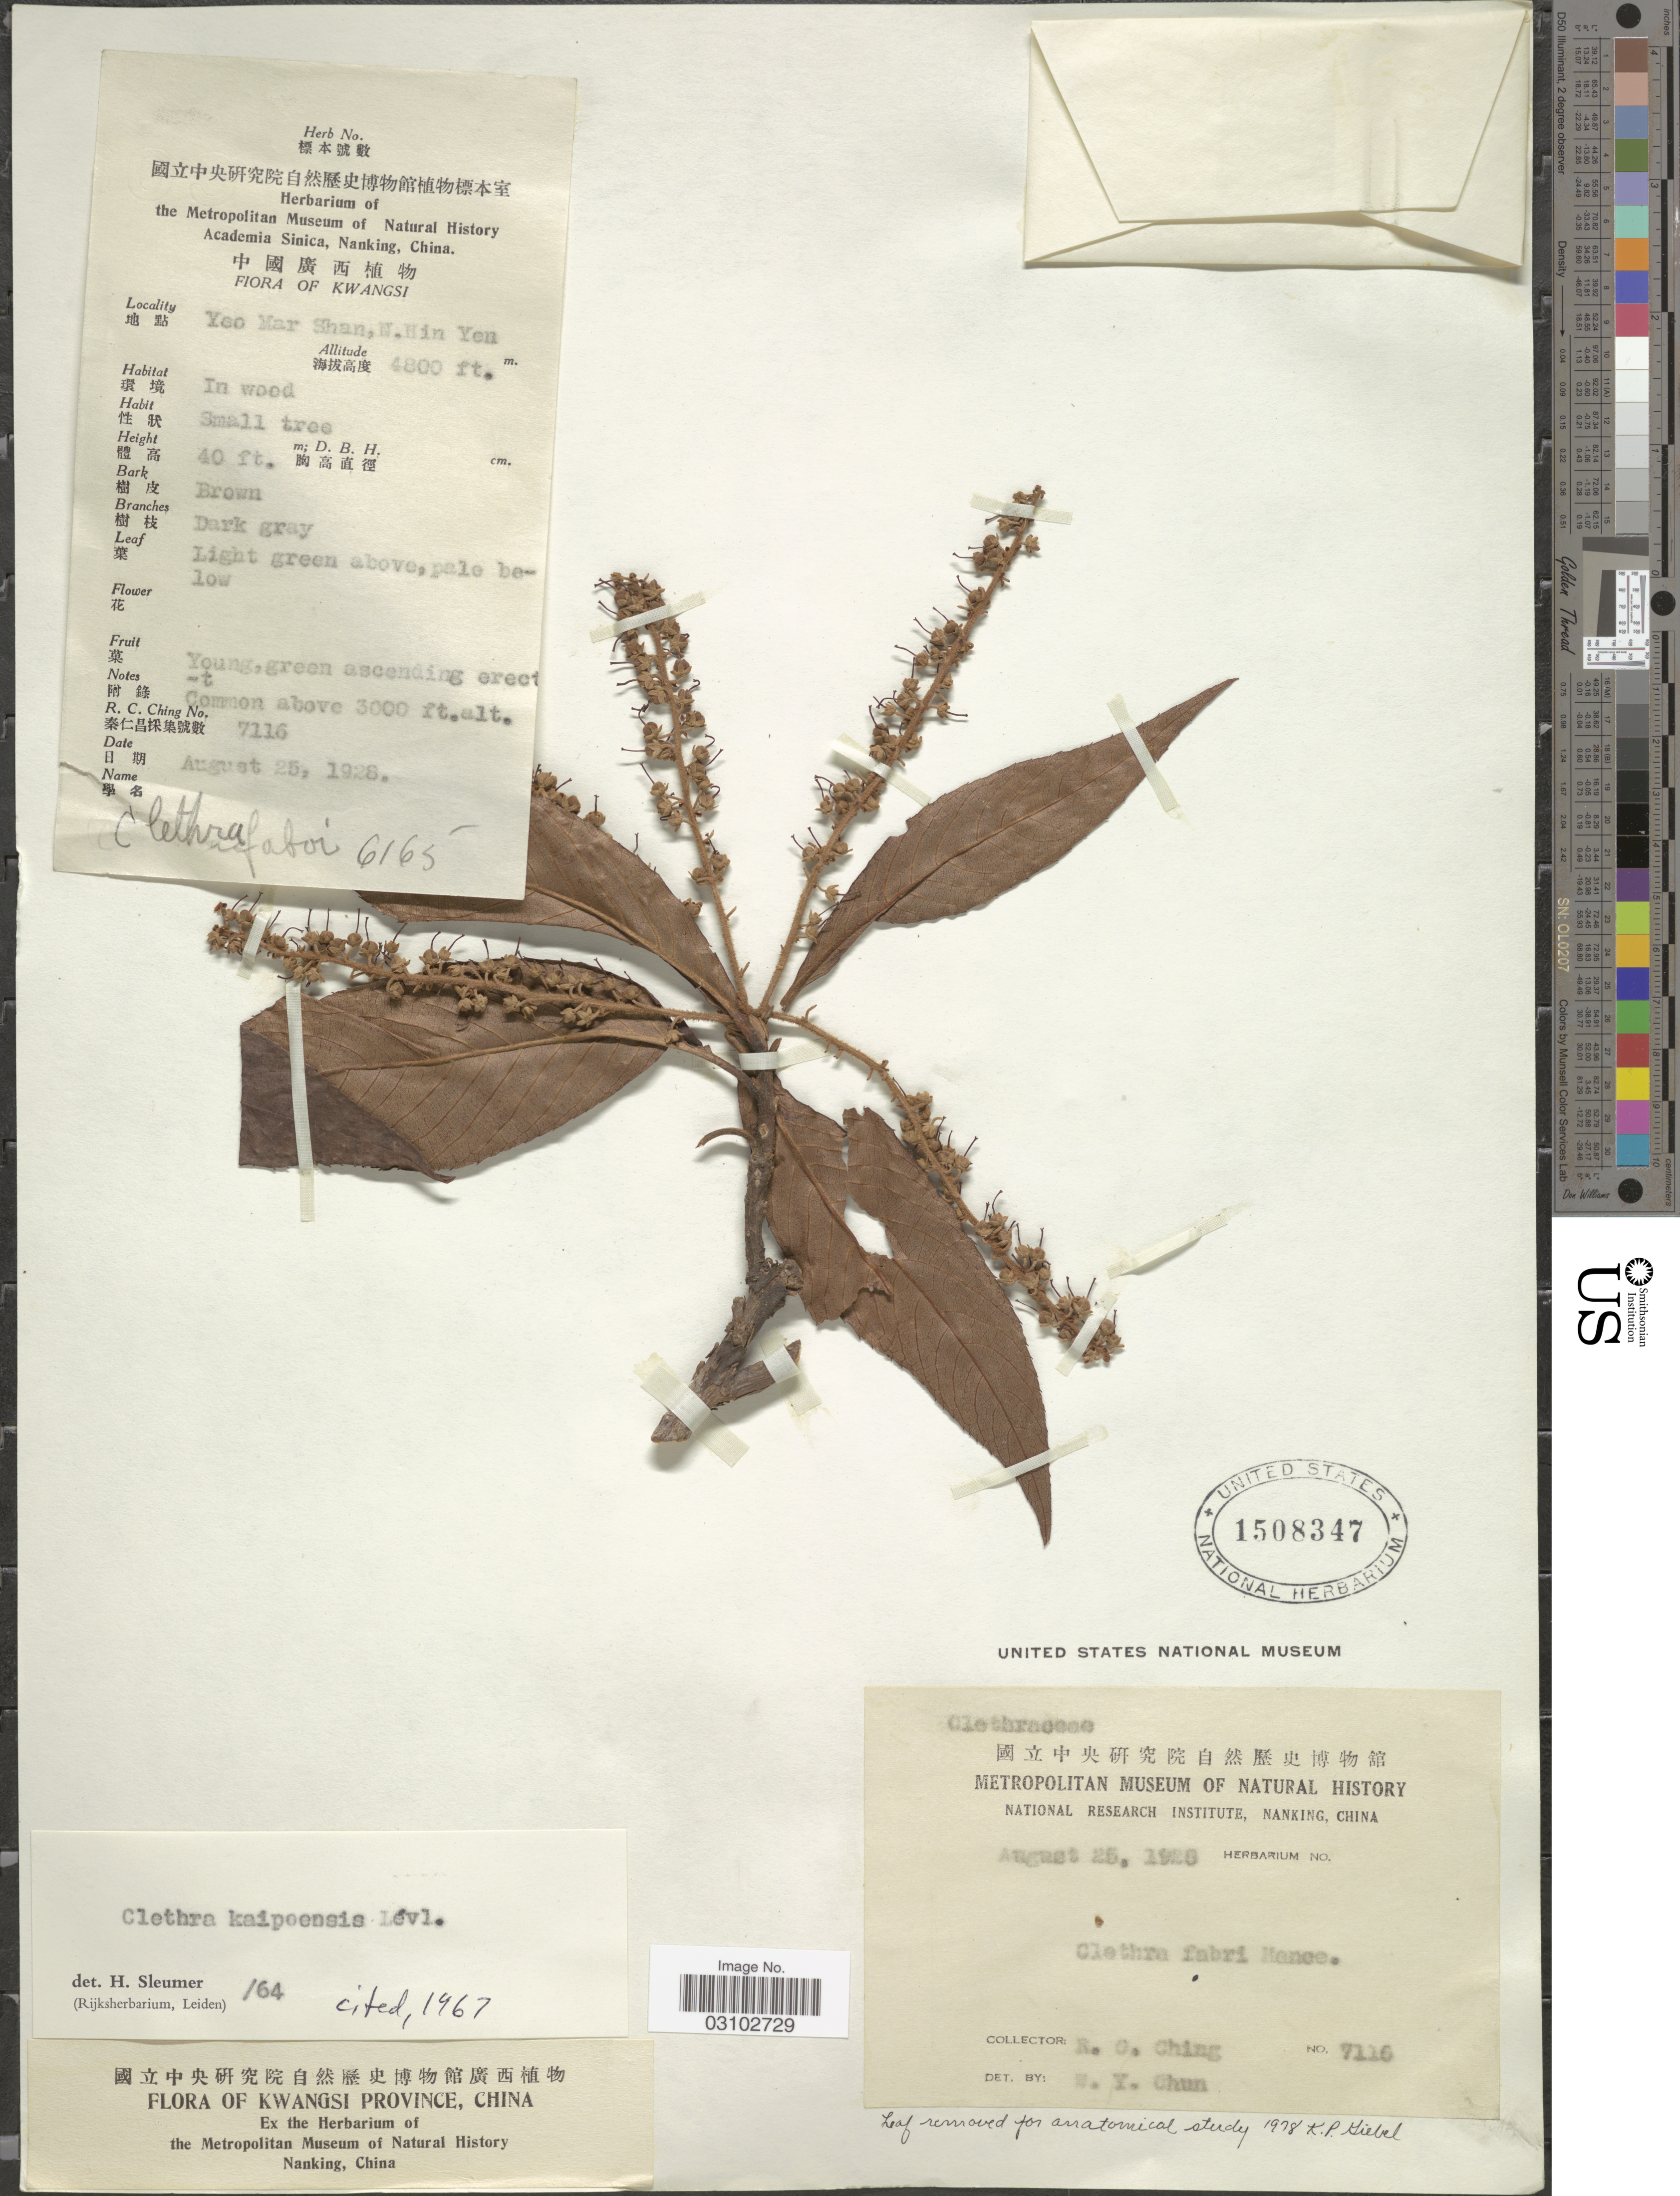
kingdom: Plantae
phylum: Tracheophyta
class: Magnoliopsida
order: Ericales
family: Clethraceae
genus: Clethra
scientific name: Clethra kaipoensis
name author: H. Lév.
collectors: R. C. Ching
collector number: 7116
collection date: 1926-08-25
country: China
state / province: Guangxi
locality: Kwangsi. Yao Mar Shan, N. Hin Yen.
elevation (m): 1463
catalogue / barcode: US 1508347